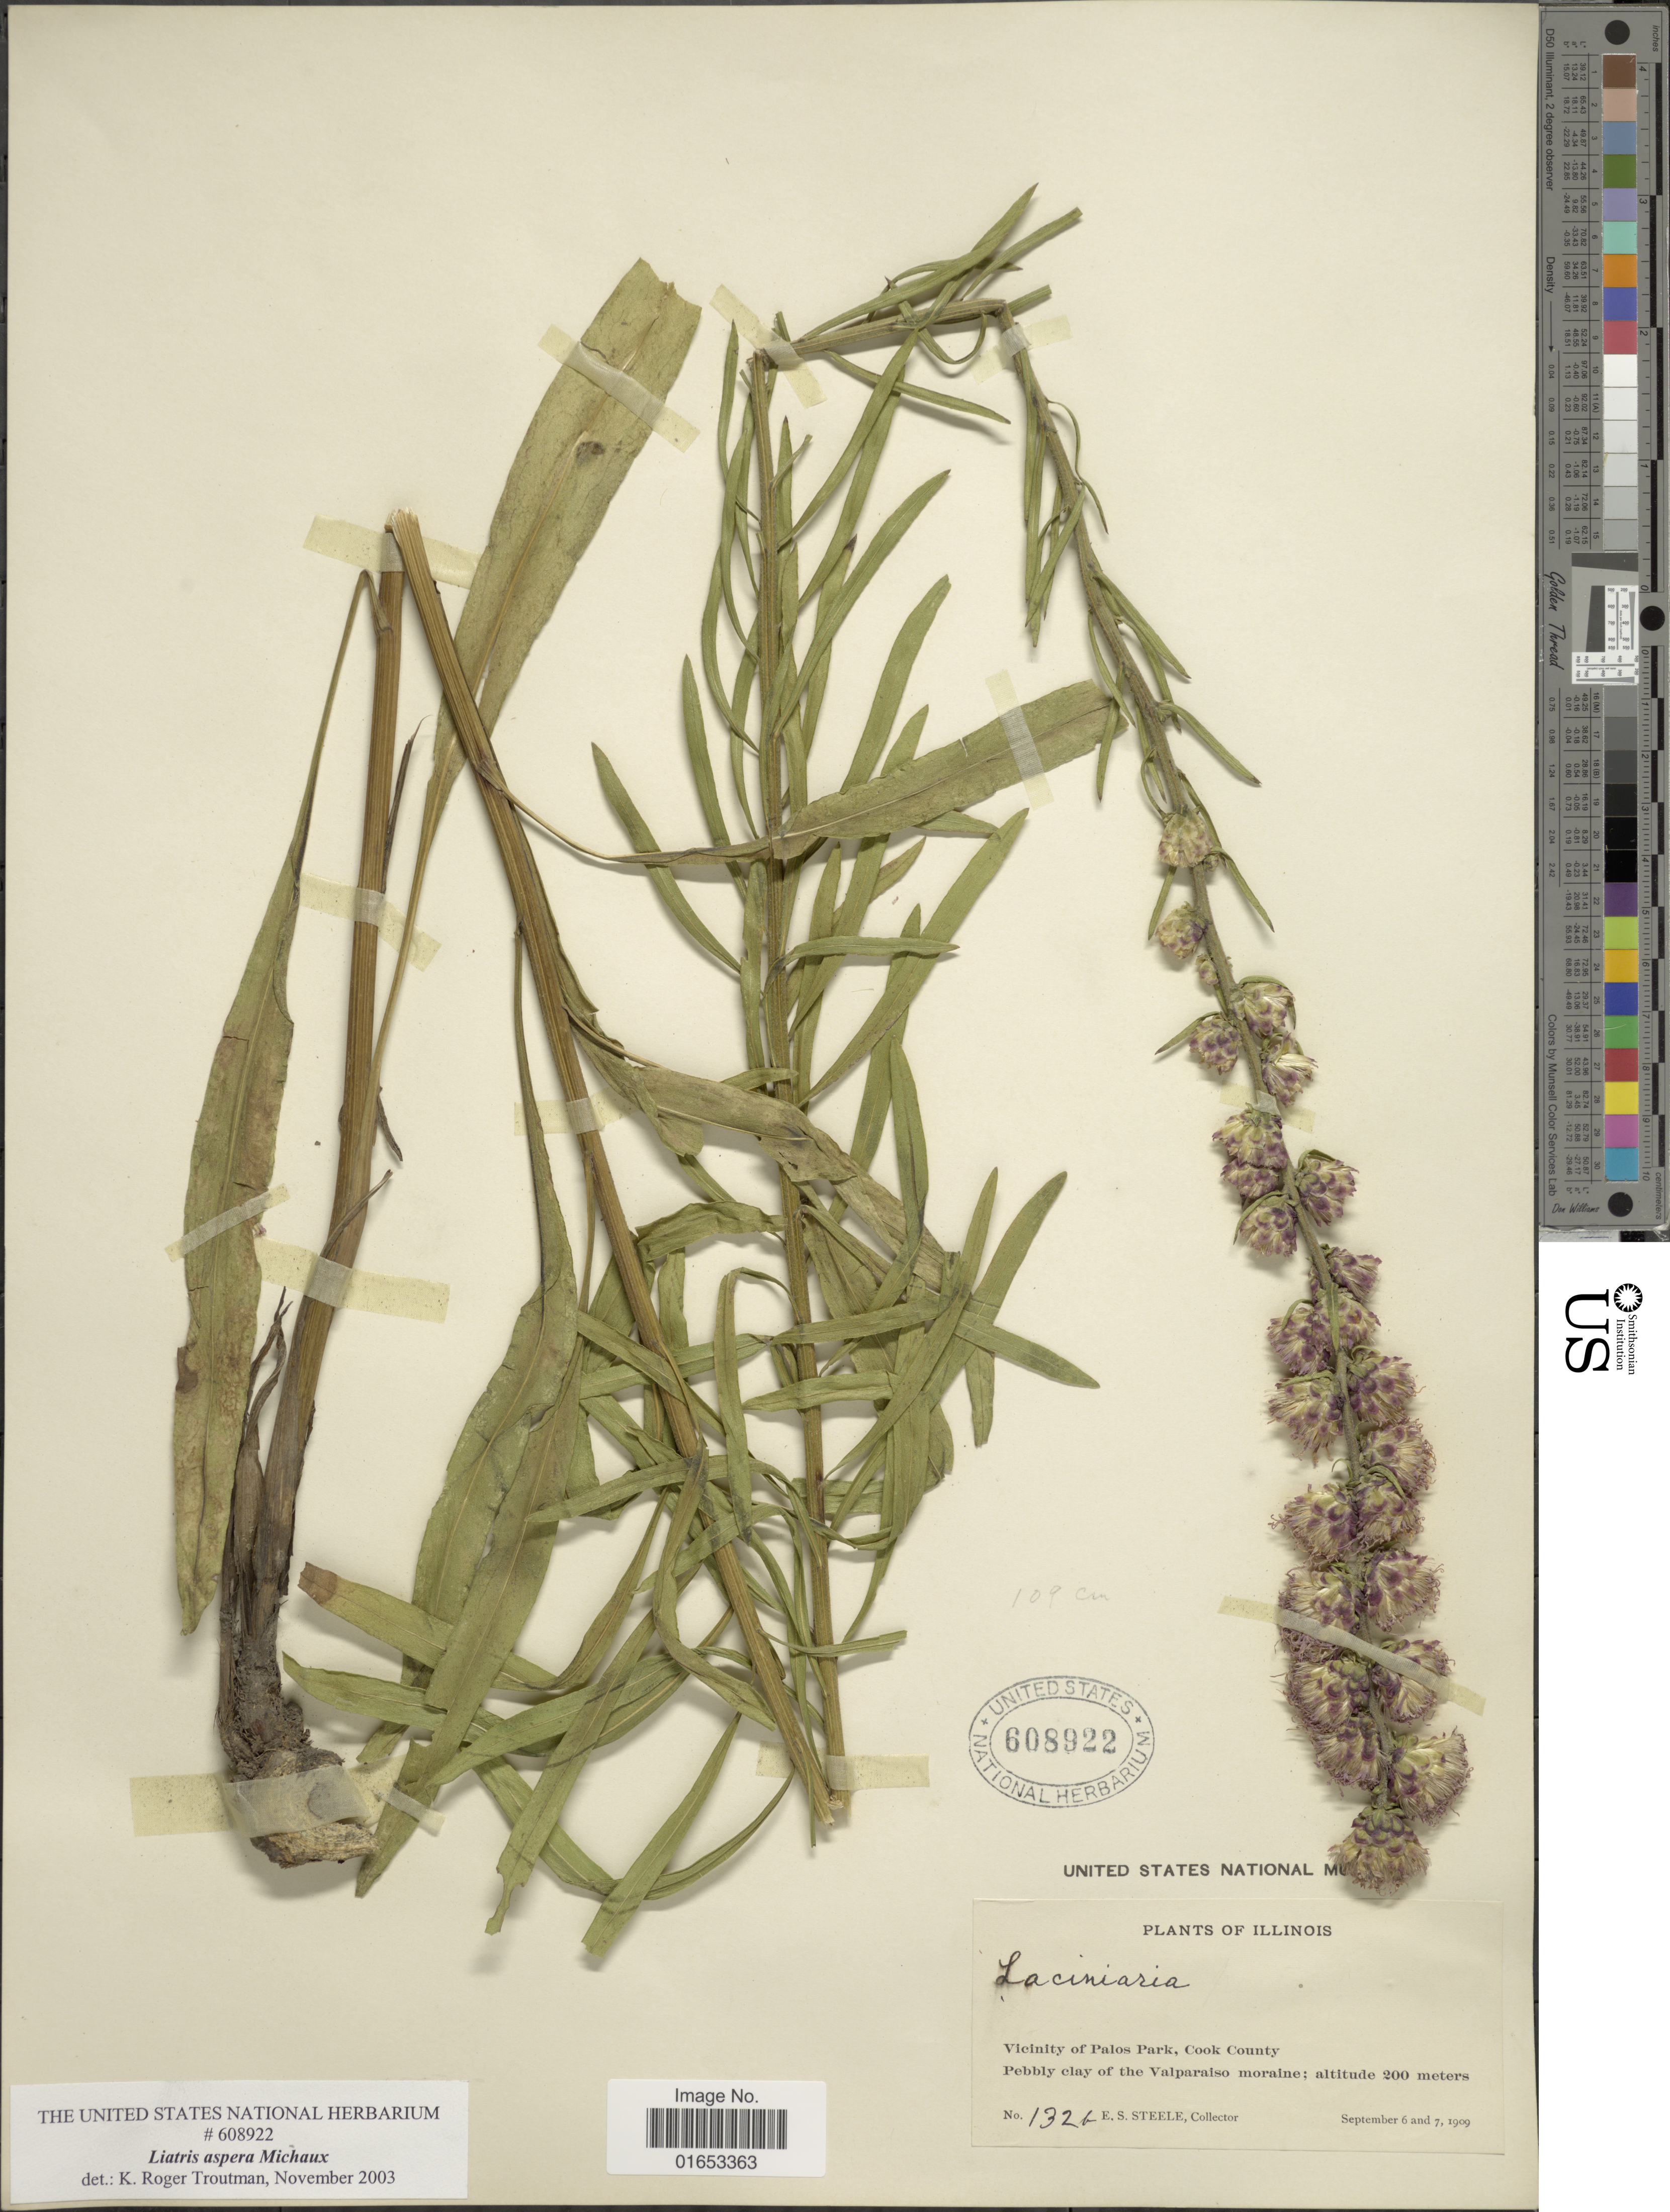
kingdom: Plantae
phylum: Tracheophyta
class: Magnoliopsida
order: Asterales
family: Asteraceae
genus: Liatris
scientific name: Liatris aspera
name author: Michx.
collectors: E. Steele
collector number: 132b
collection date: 1909-09-06/1909-09-07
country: United States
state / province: Illinois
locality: Vicinity of Palos Park, Cook County, Pebbly clay of the Valparaiso moraine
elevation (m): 200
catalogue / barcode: US 608922